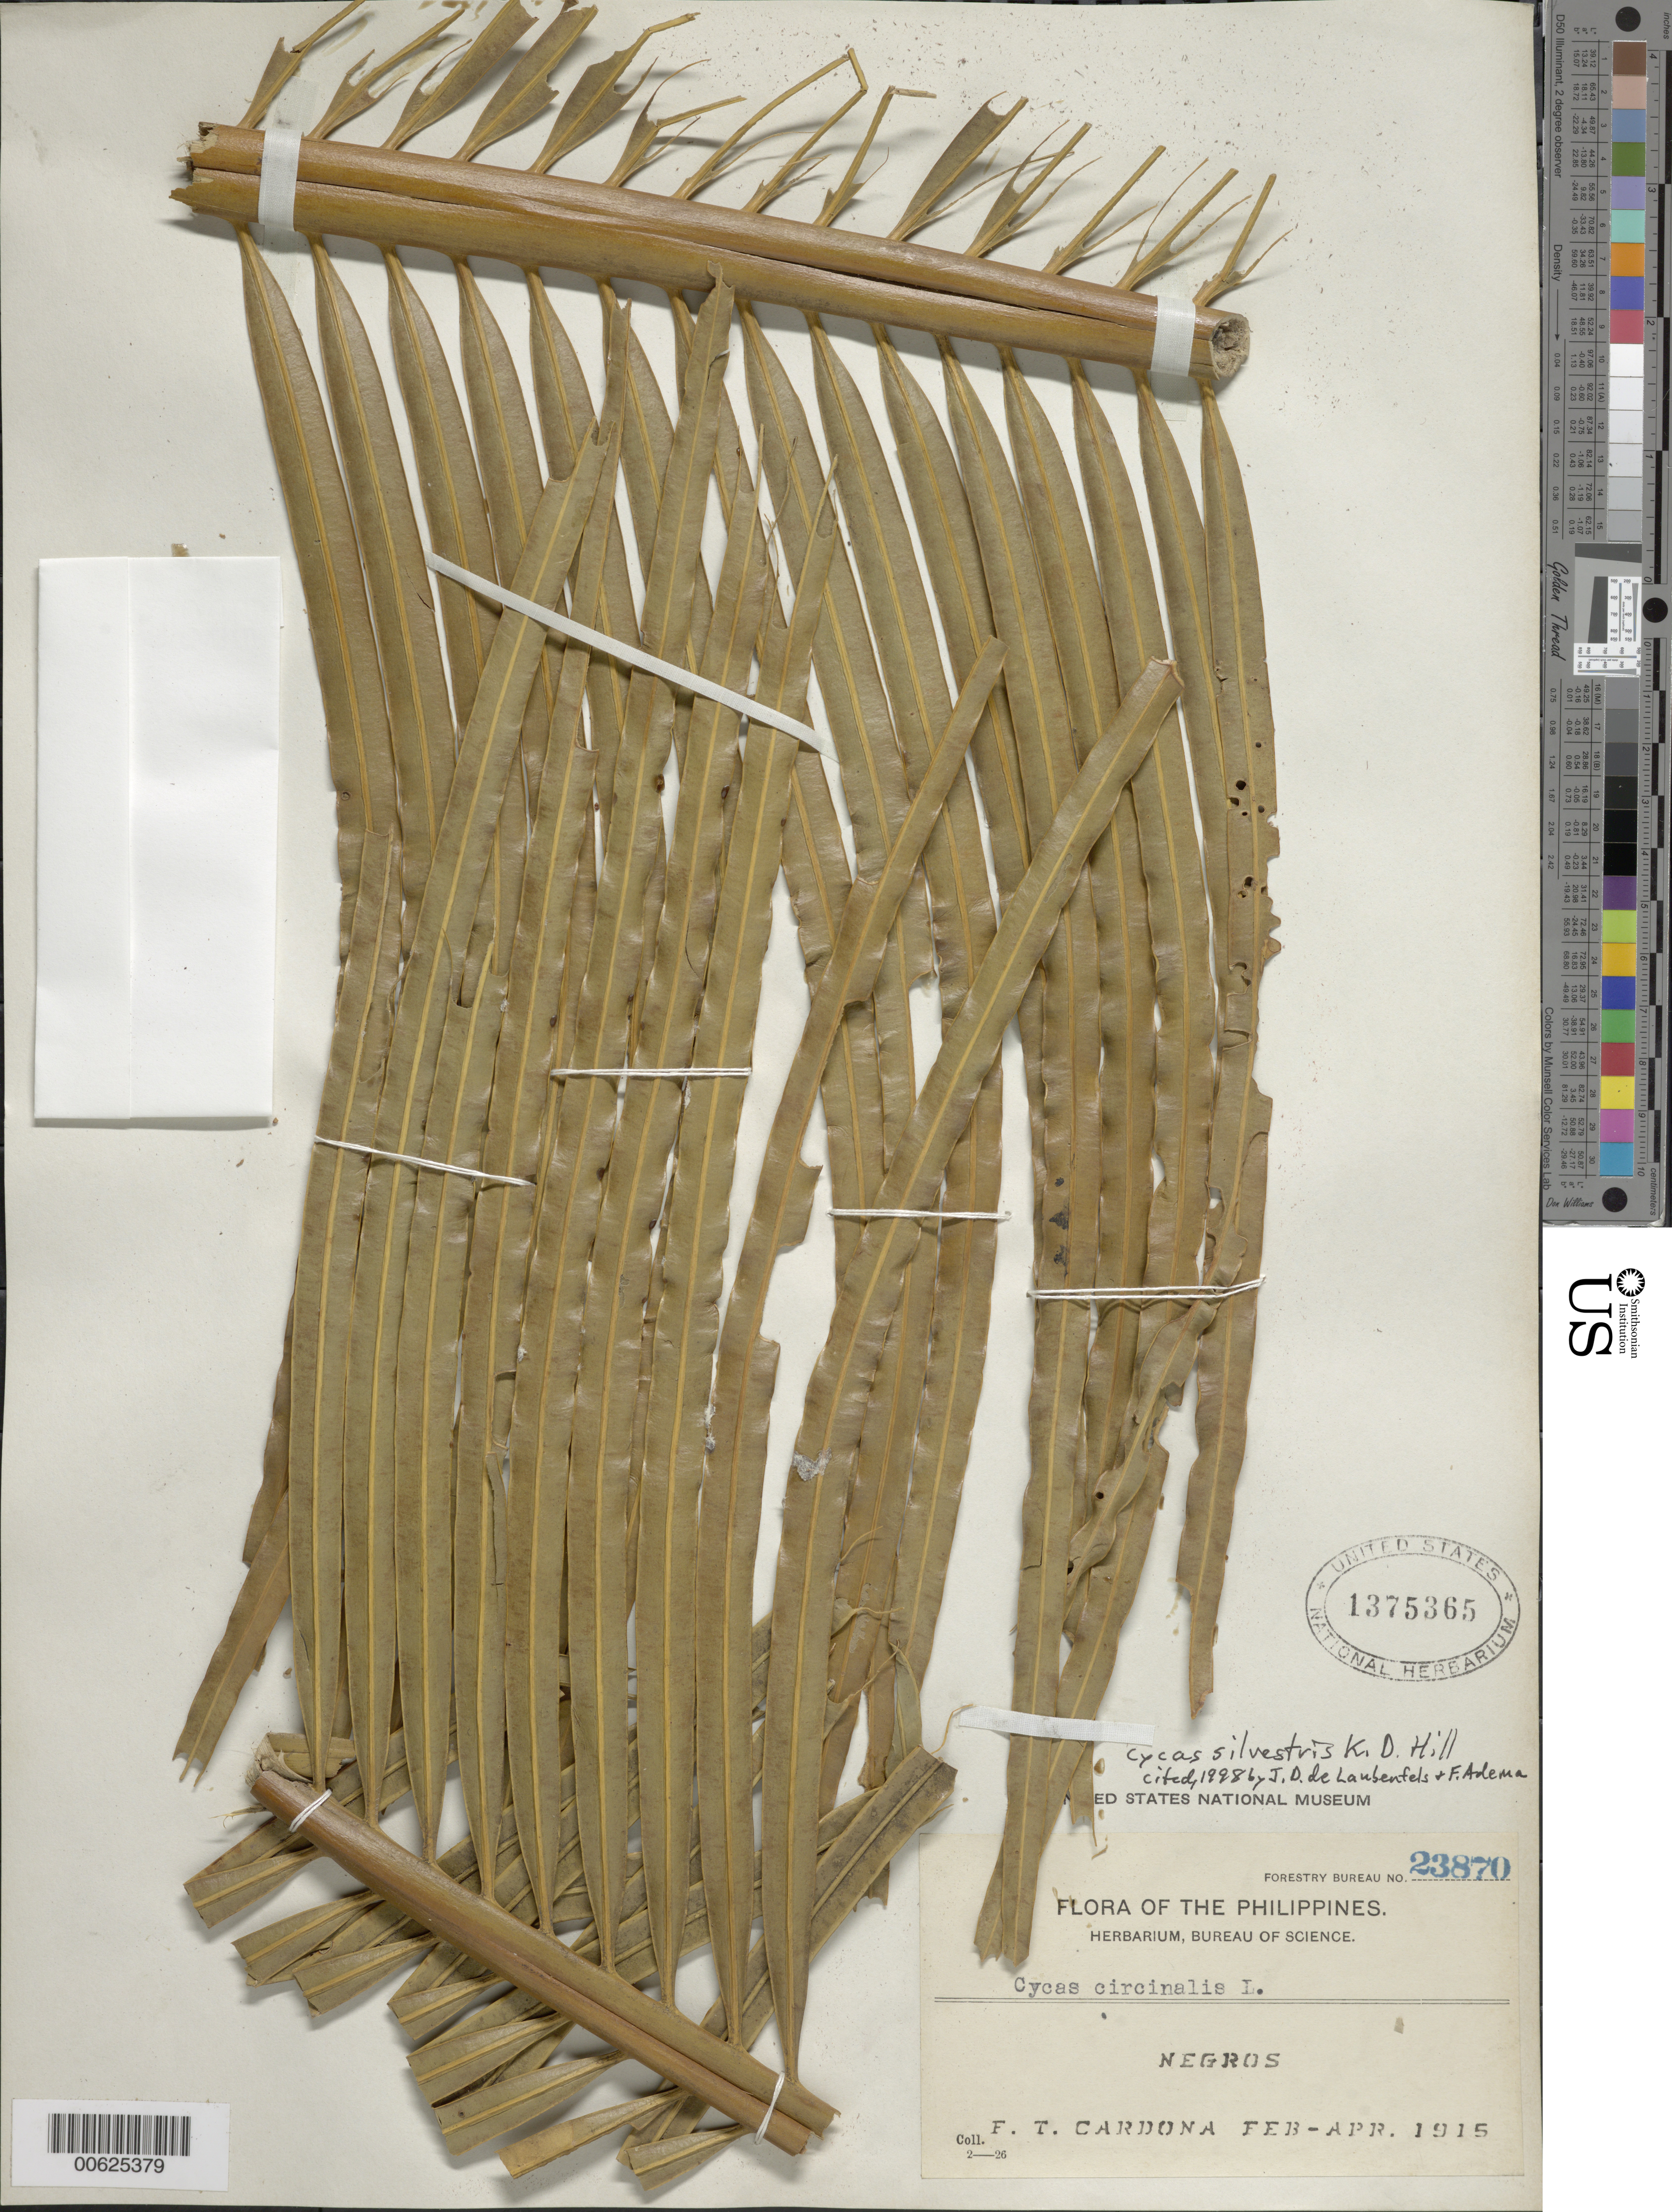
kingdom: Plantae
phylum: Tracheophyta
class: Cycadopsida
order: Cycadales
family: Cycadaceae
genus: Cycas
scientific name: Cycas silvestris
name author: K.D. Hill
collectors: F. Cardona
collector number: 23870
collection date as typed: Feb 1915 to -- Apr 1915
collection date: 1915-02/1915-04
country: Philippines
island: Negros ?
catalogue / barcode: US 1375365